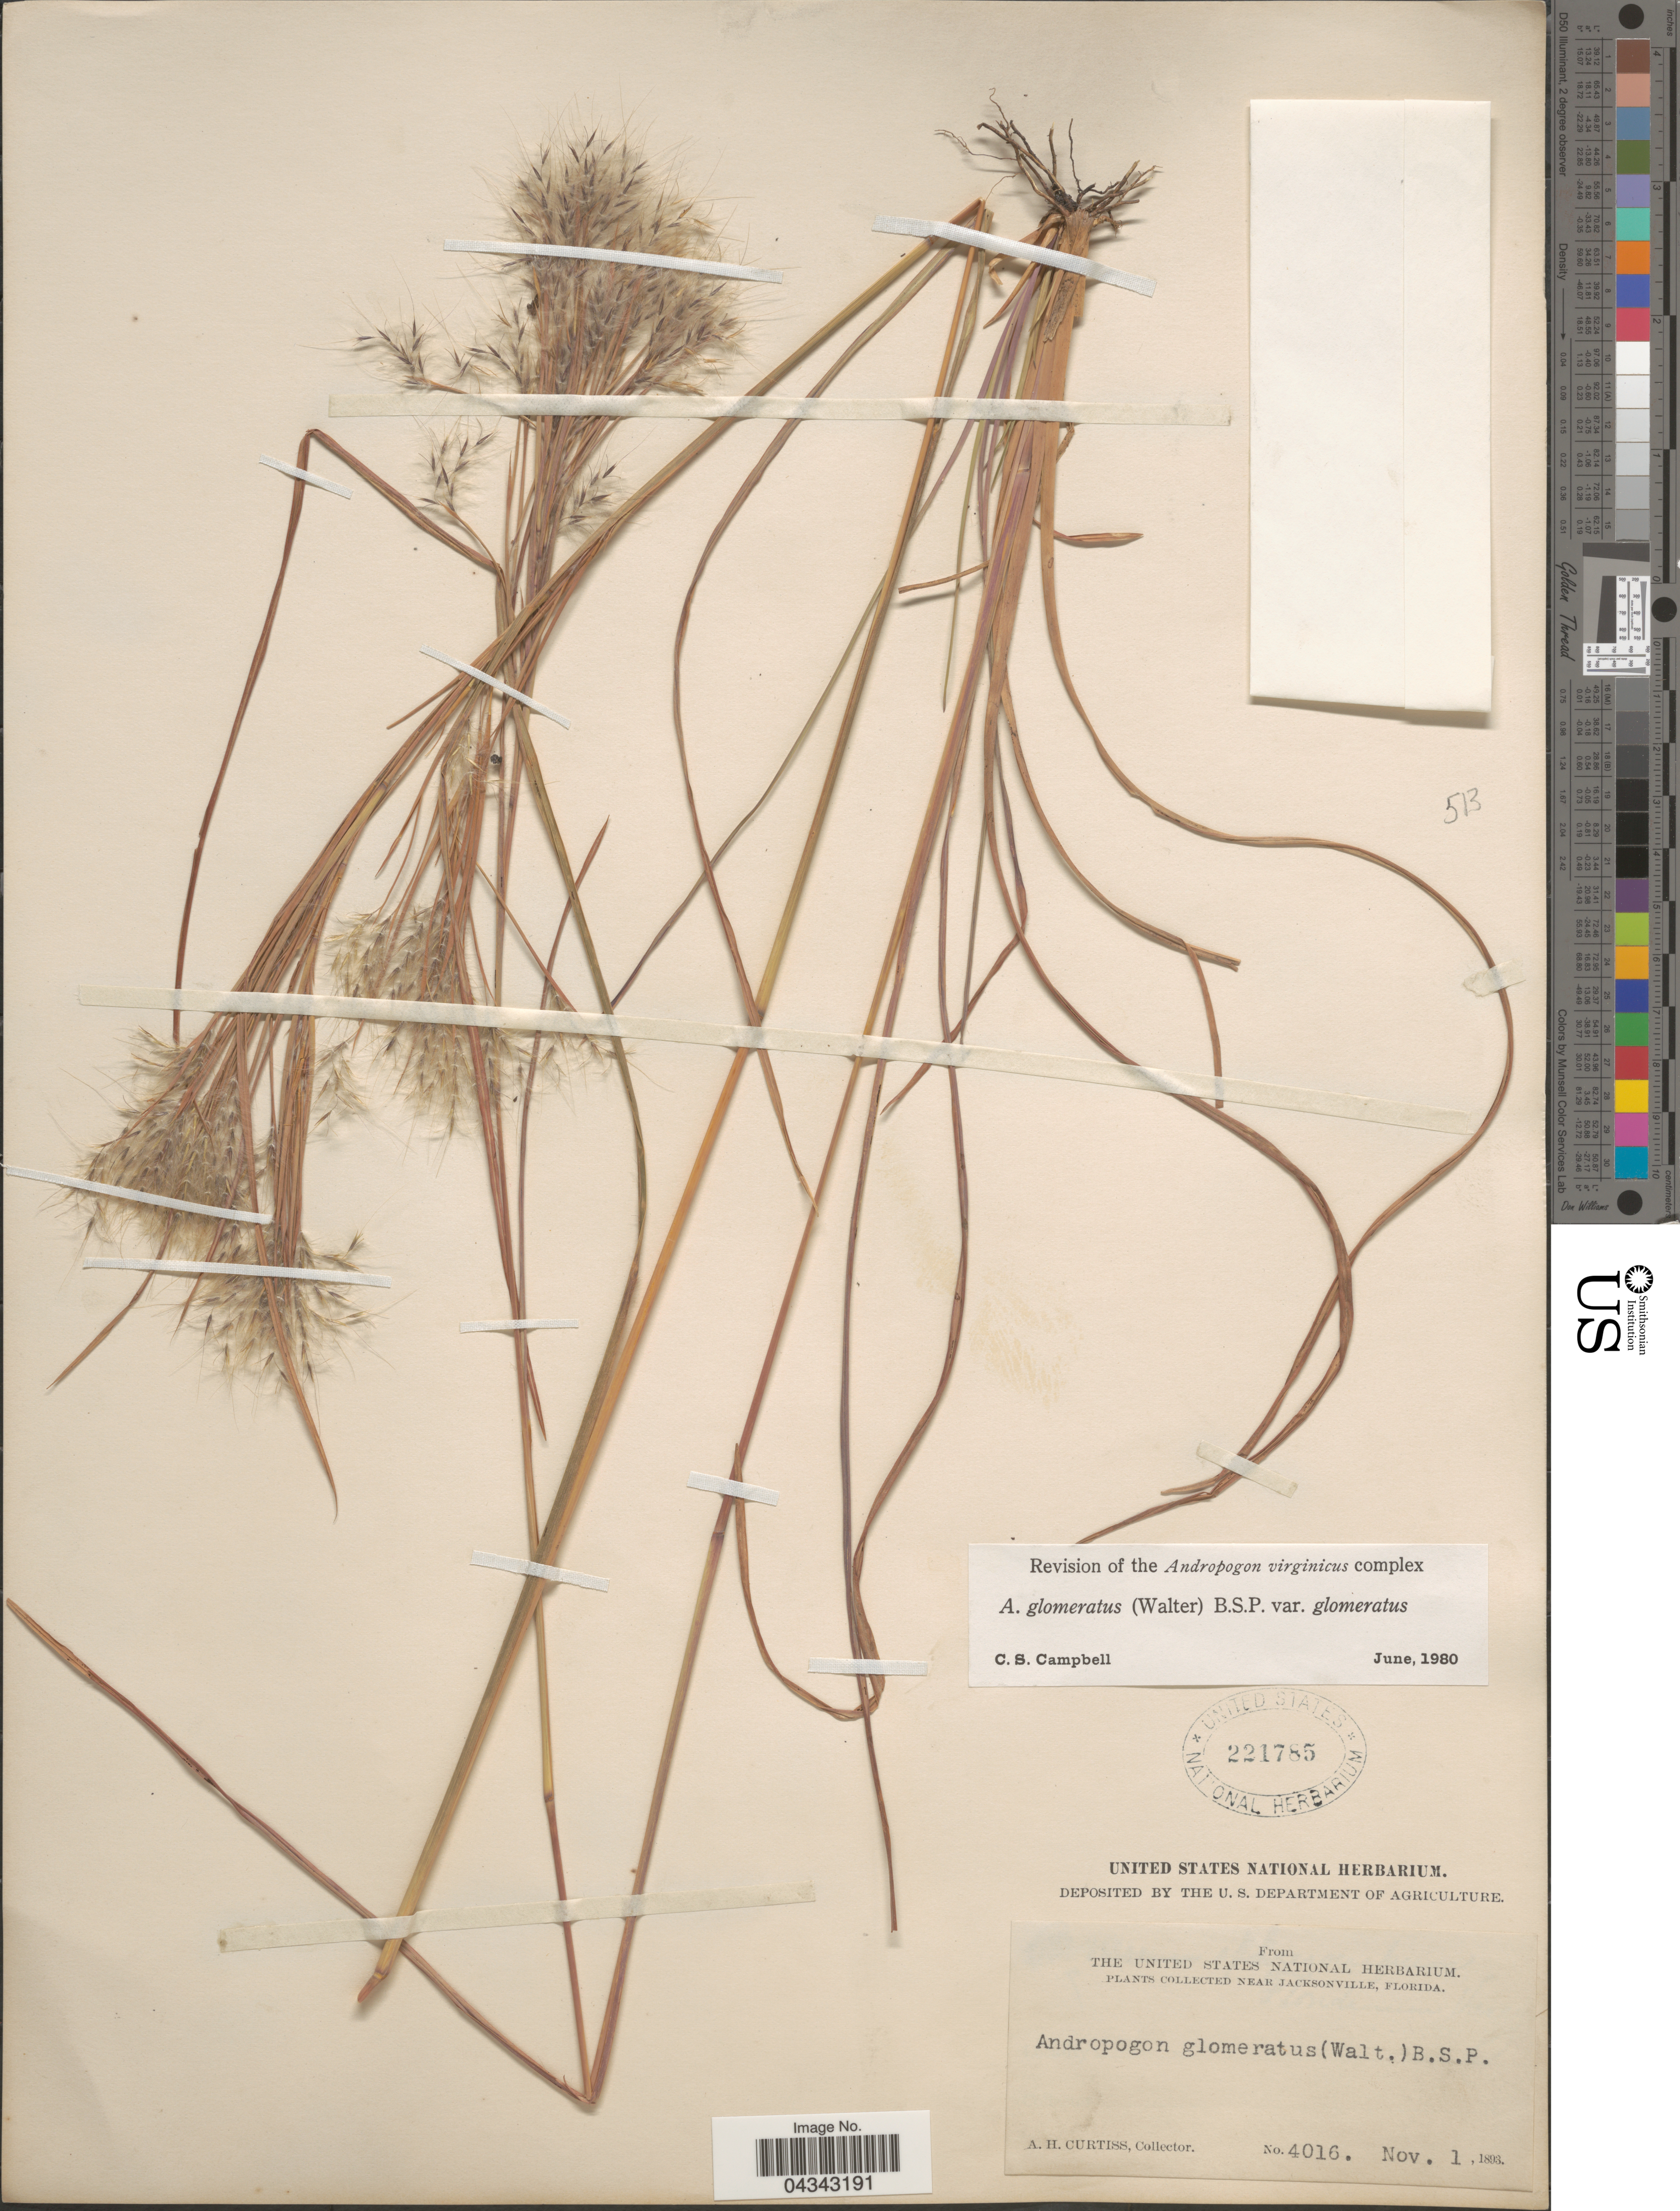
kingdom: Plantae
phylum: Tracheophyta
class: Liliopsida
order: Poales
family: Poaceae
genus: Andropogon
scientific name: Andropogon glomeratus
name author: (Walter) Britton, Stearns & Poggenb.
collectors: A. H. Curtiss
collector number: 4016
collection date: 1893-11-01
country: United States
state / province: Florida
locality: Near Jacksonville.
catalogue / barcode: US 221785